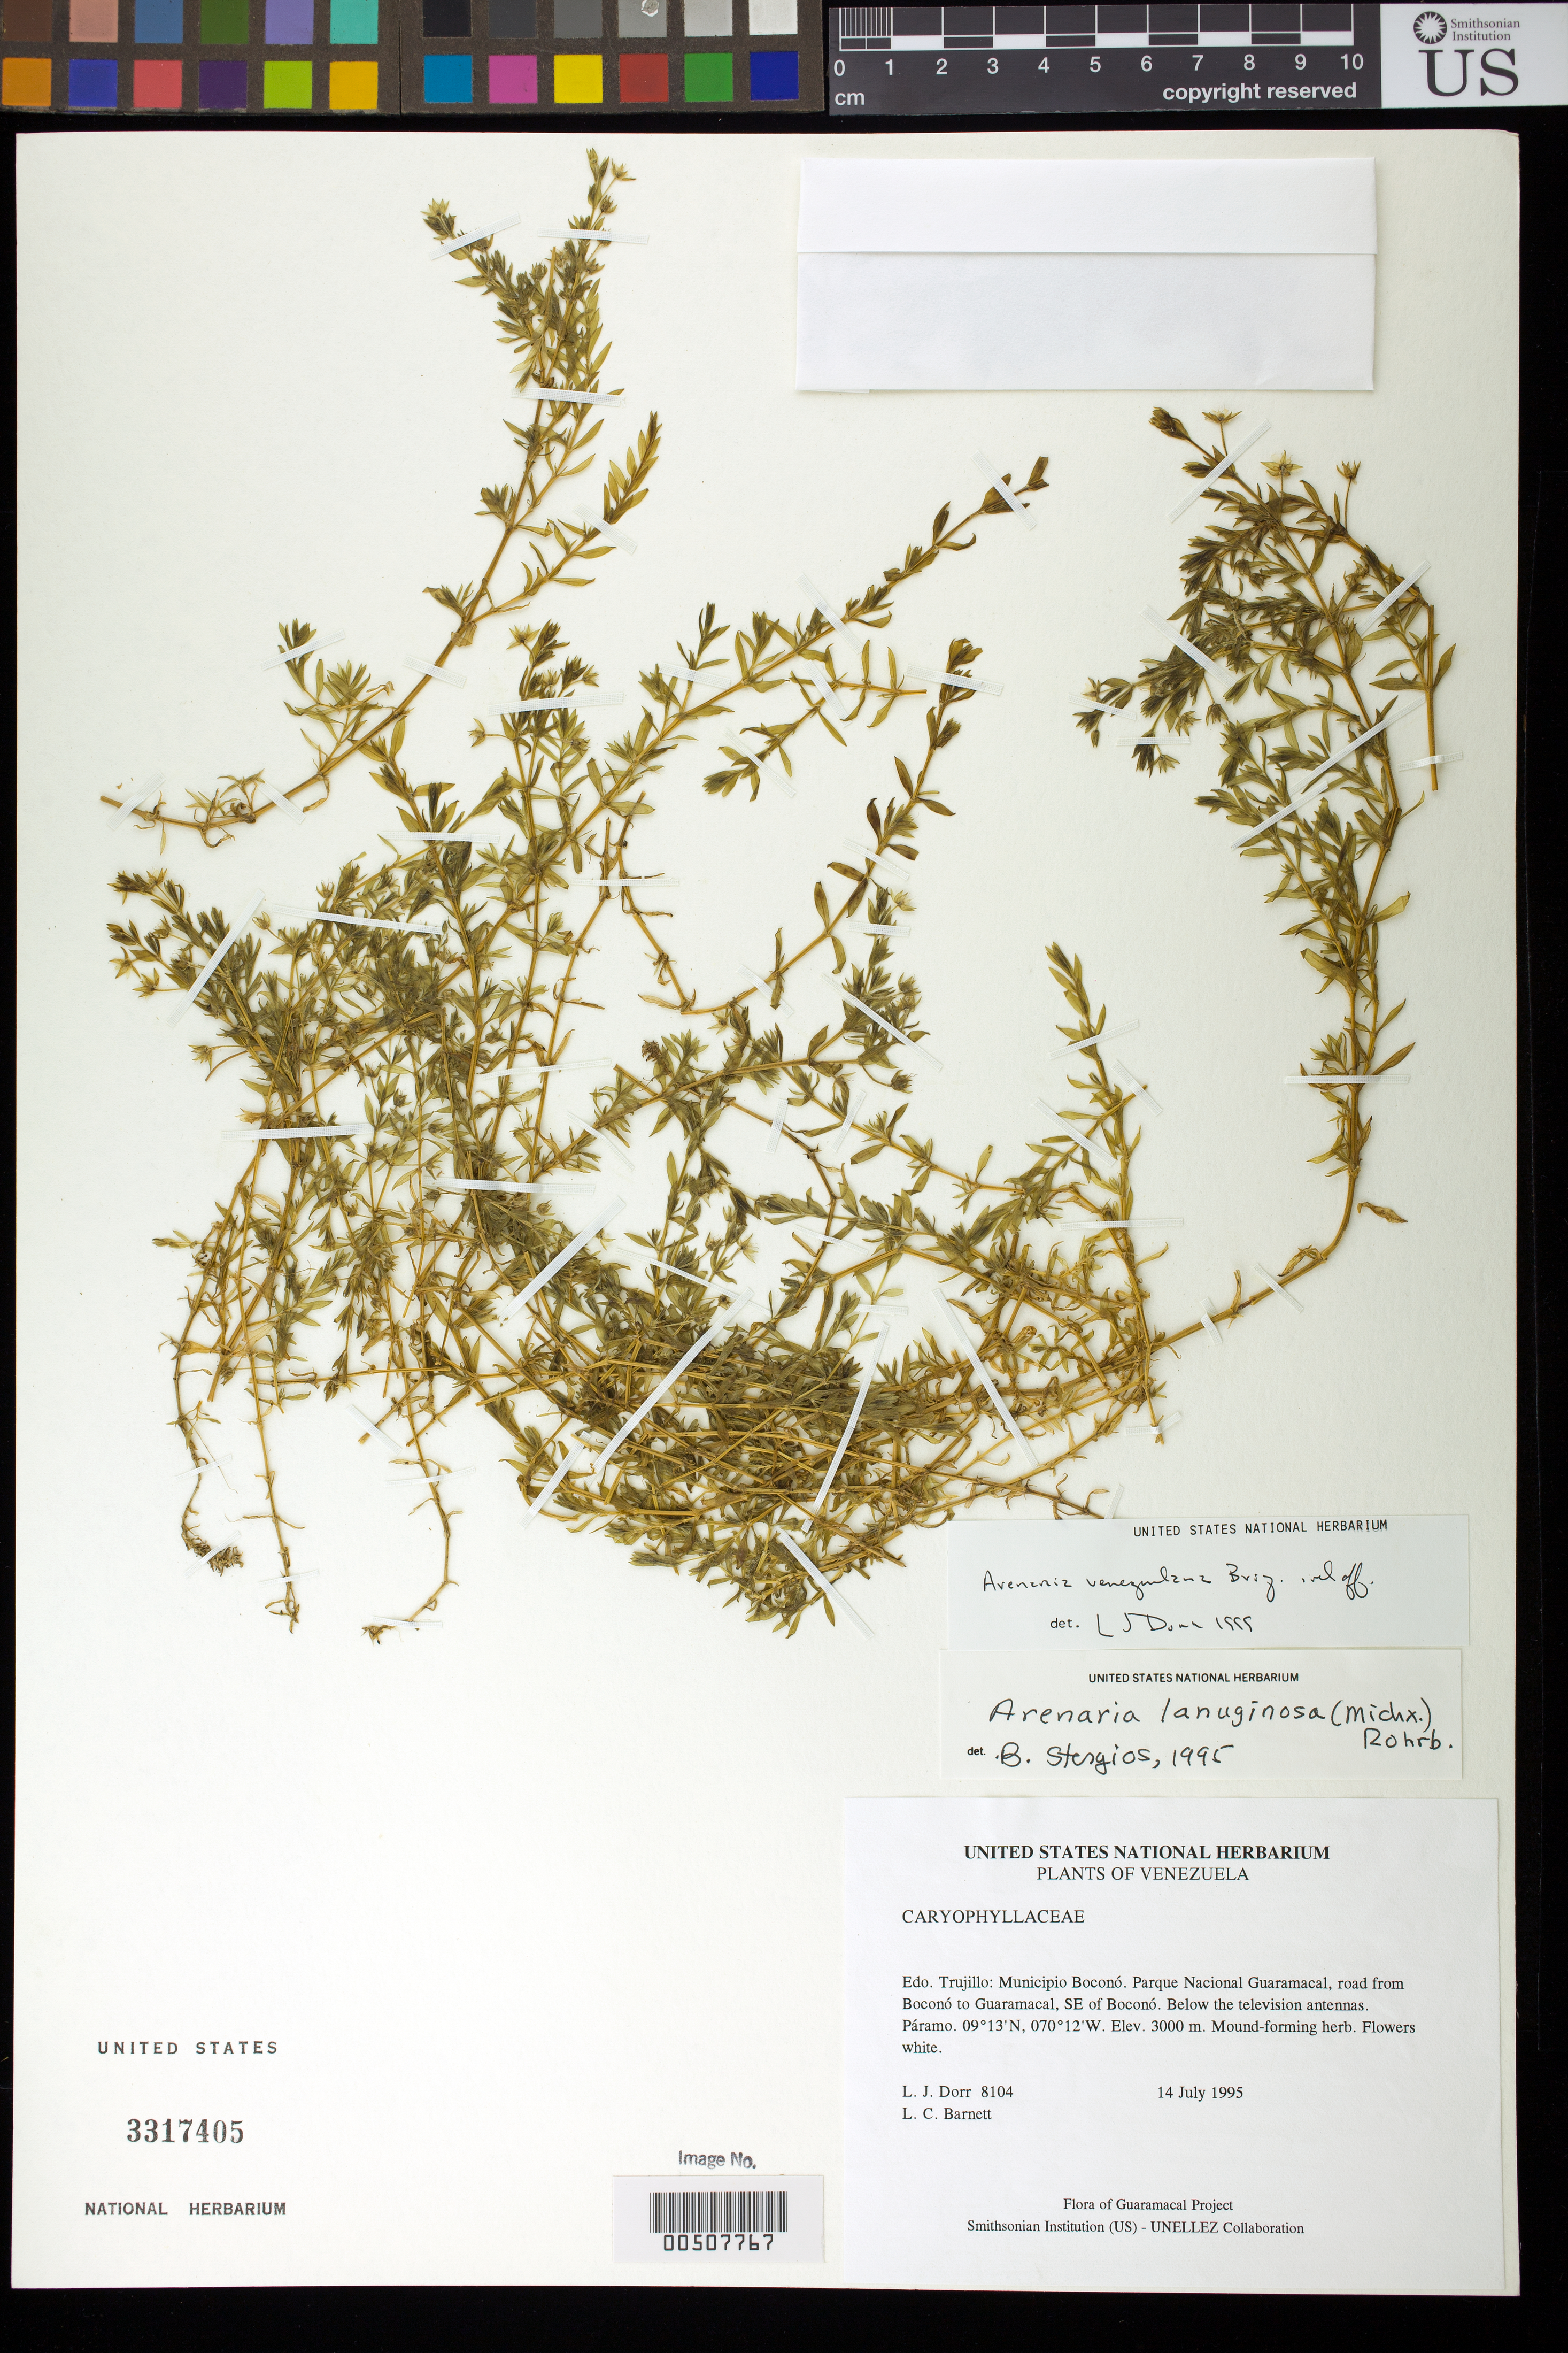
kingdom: Plantae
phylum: Tracheophyta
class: Magnoliopsida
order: Caryophyllales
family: Caryophyllaceae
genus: Arenaria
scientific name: Arenaria venezuelana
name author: Briq.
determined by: Dorr, L. J., (BOT), Smithsonian Institution - National Museum of Natural History (UNITED STATES)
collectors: L. J. Dorr & L. C. Barnett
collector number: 8104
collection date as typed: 14 Jul 1995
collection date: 1995-07-14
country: Venezuela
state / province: Trujillo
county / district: Boconó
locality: Parque Nacional Guaramacal, road from Boconó to Guaramacal, SE of Boconó. Below the television antennas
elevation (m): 3000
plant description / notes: PORT, US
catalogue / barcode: US 3317405